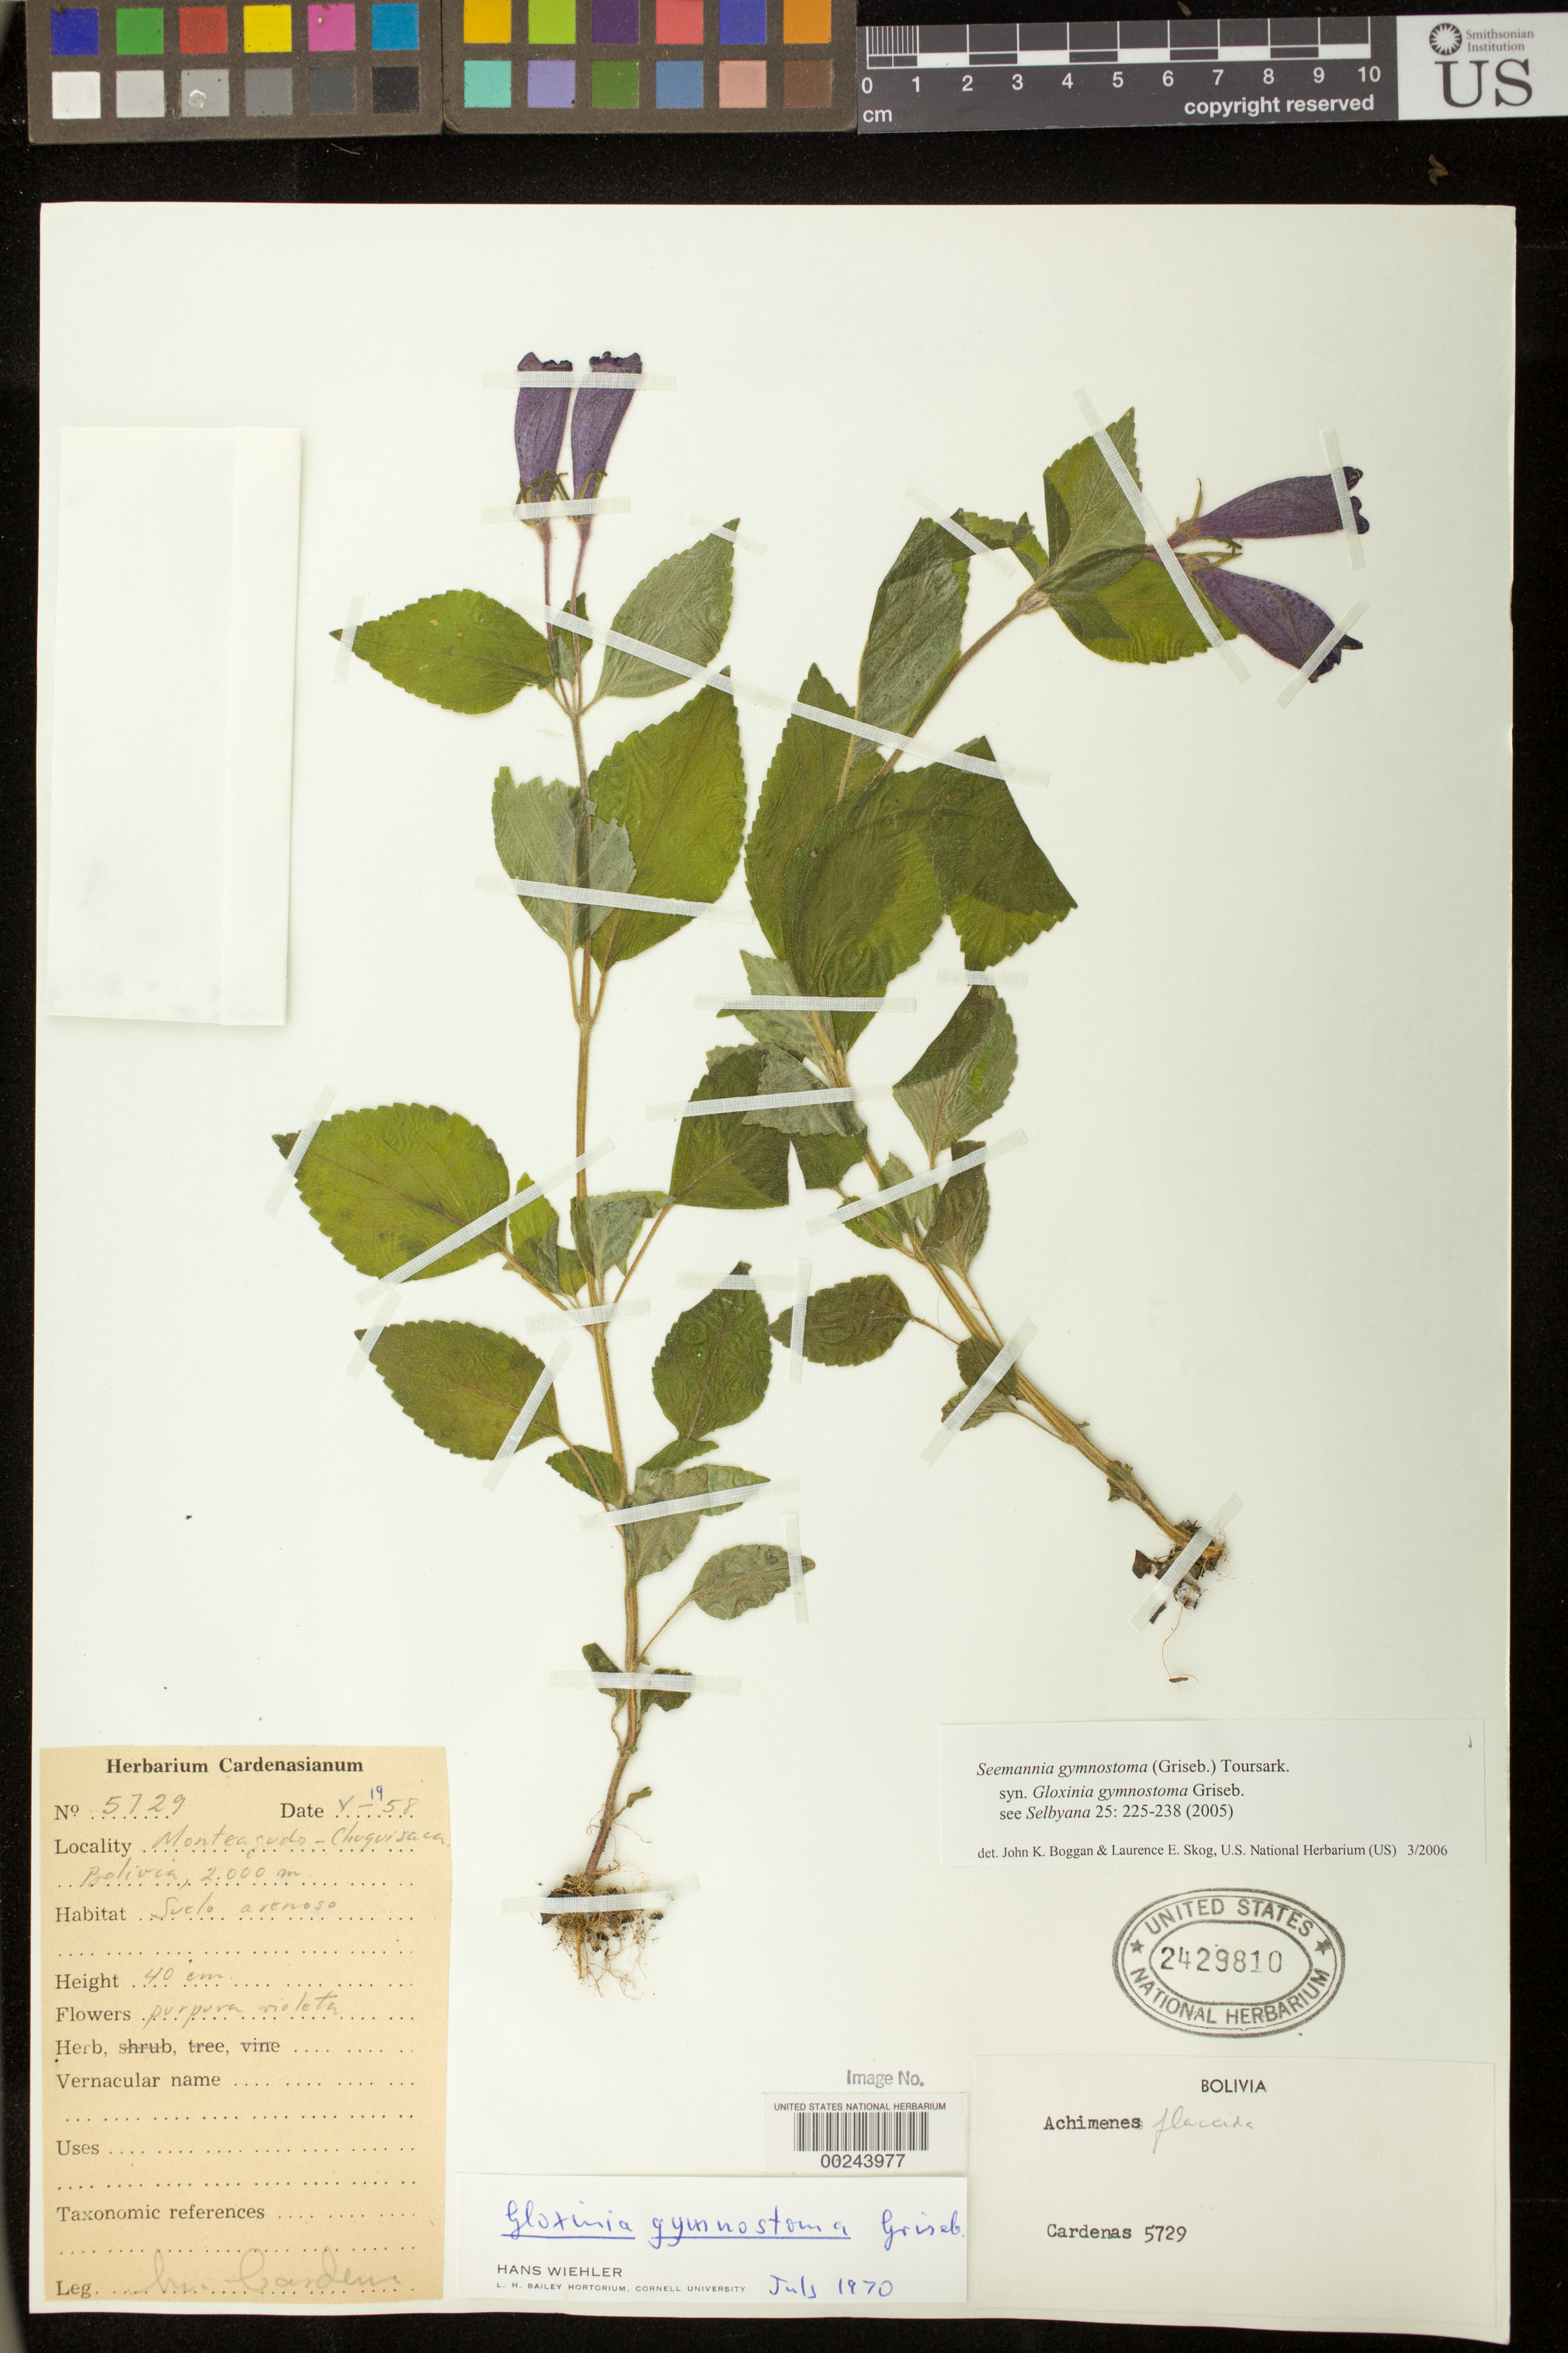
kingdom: Plantae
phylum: Tracheophyta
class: Magnoliopsida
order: Lamiales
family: Gesneriaceae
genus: Seemannia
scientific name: Seemannia gymnostoma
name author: (Griseb.) Toursark.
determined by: Boggan, J. K.; Skog, L. E.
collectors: M. Cárdenas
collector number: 5729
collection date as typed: May 1958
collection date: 1958-05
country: Bolivia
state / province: Chuquisaca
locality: Sucre, Monteagudo - Chuquisaca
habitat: Suelo arenoso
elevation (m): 2000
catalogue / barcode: US 2429810